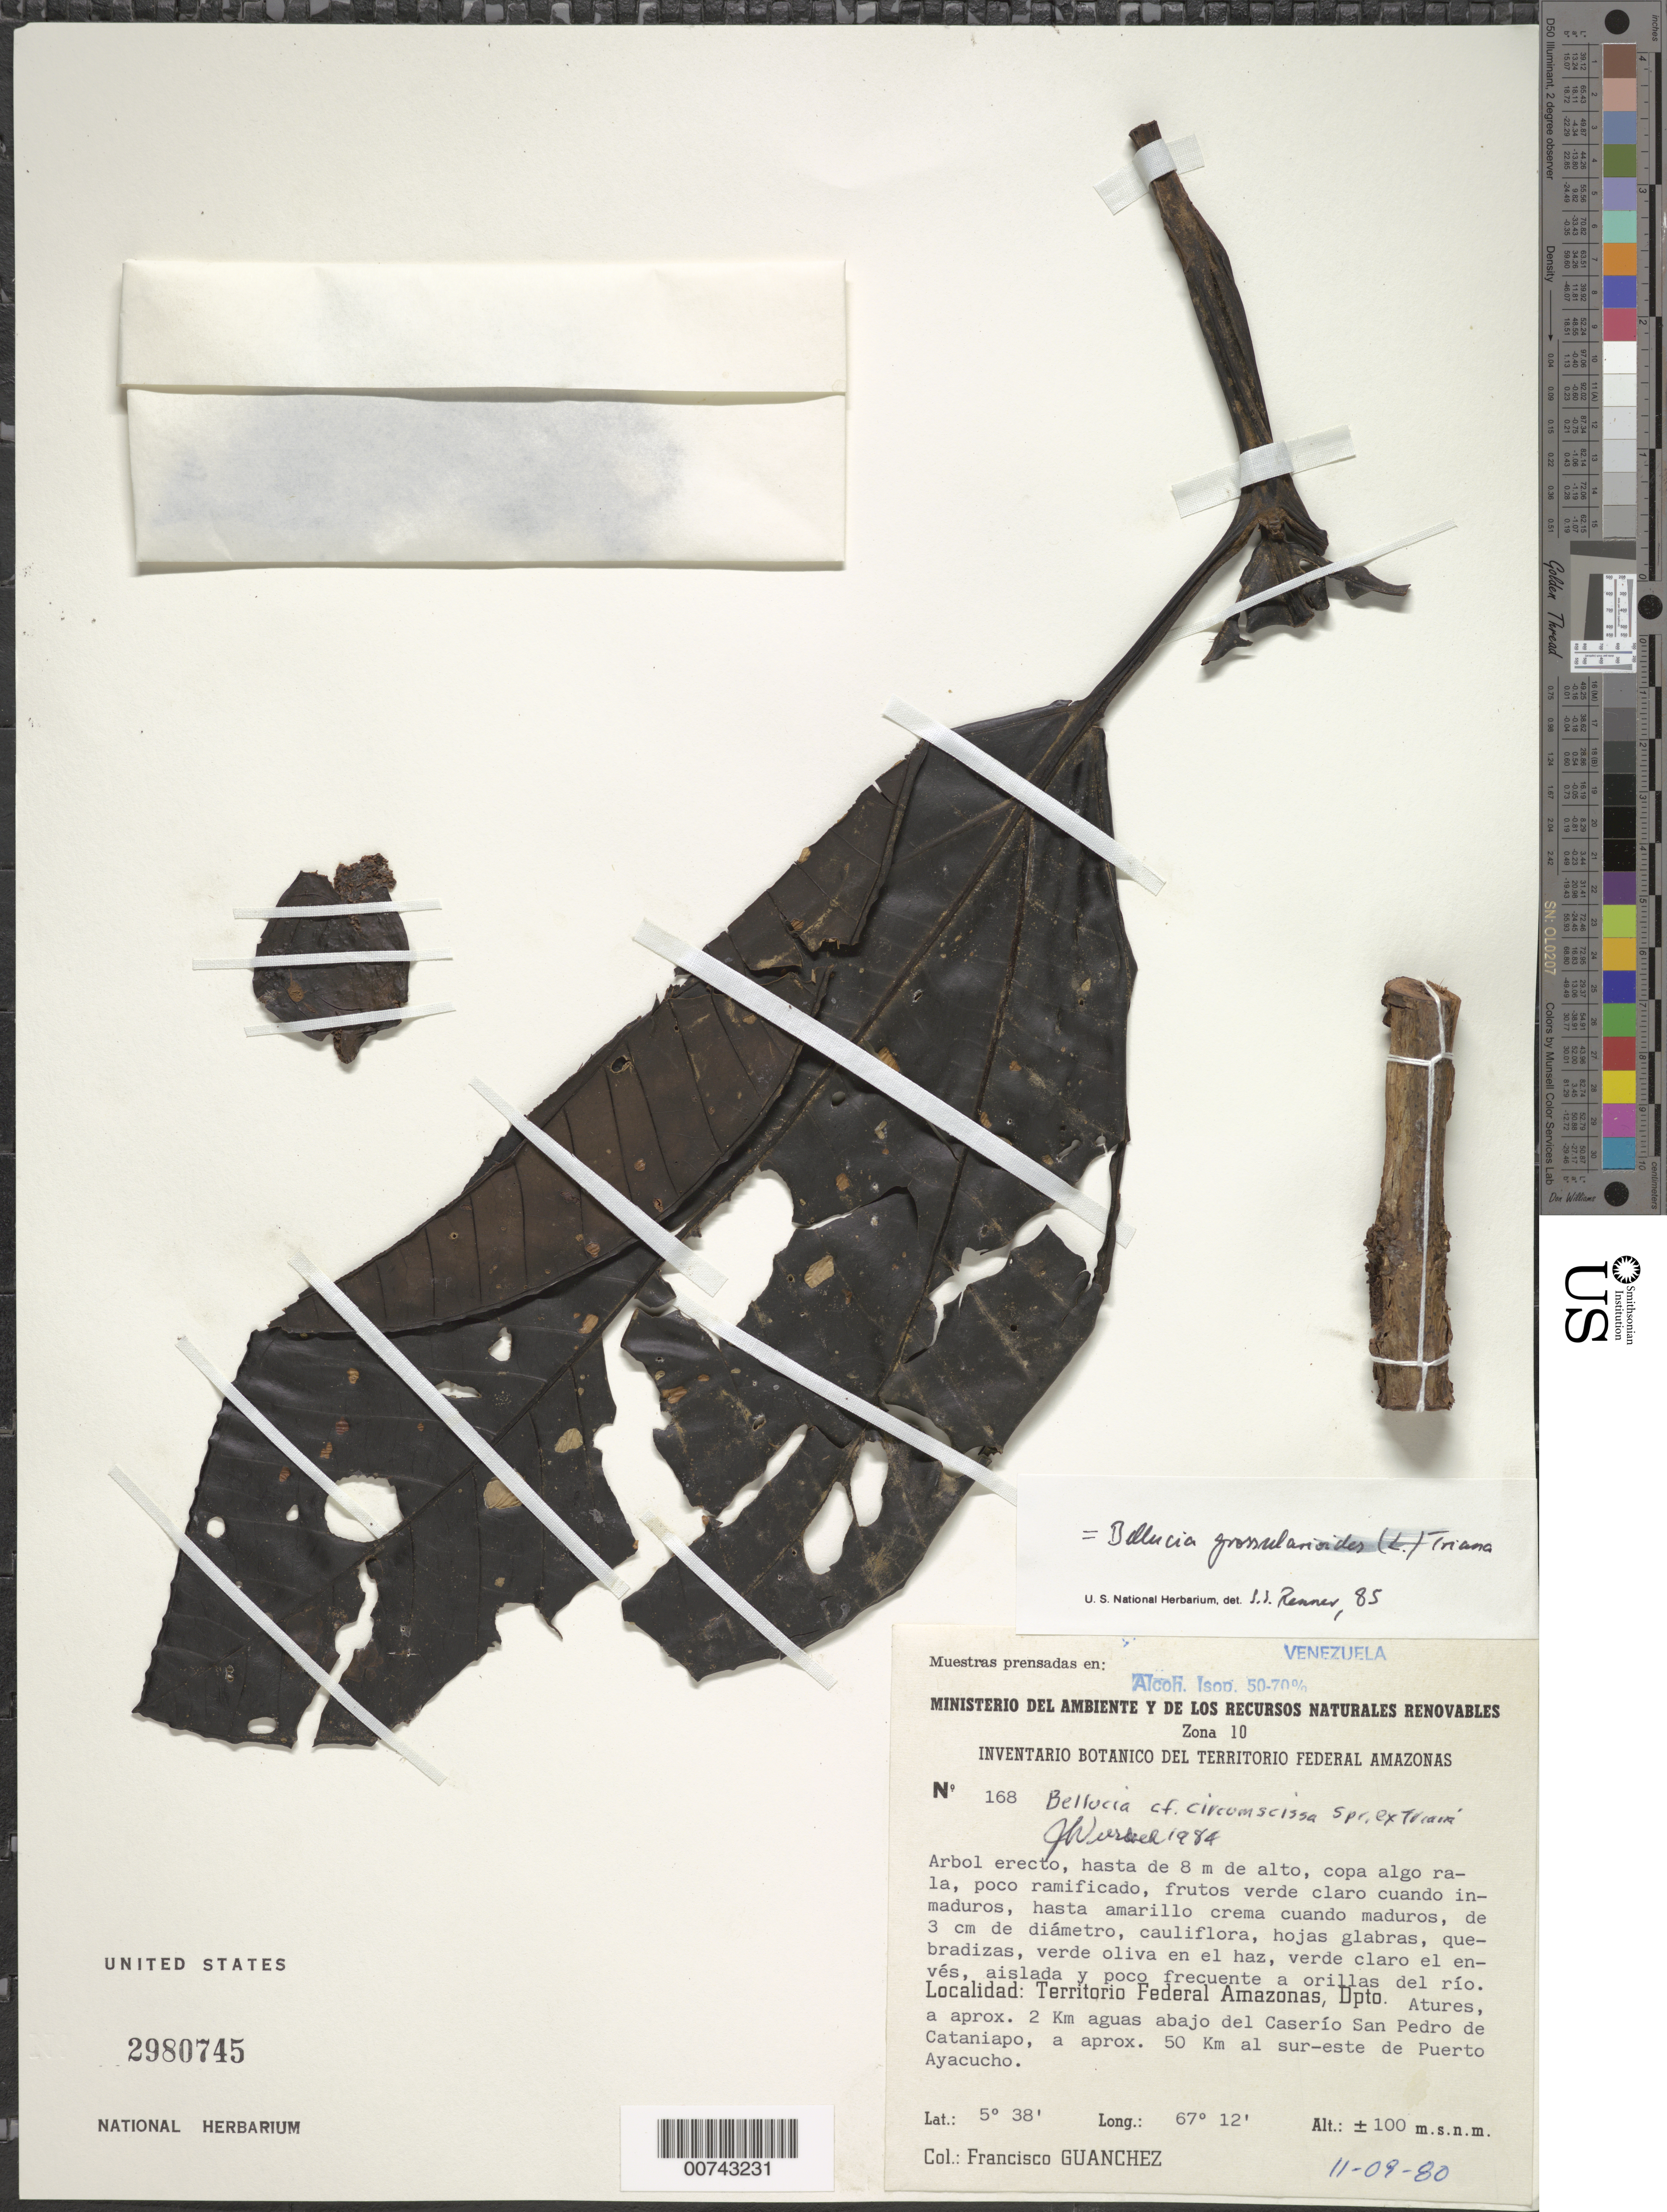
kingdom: Plantae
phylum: Tracheophyta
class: Magnoliopsida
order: Myrtales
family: Melastomataceae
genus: Bellucia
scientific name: Bellucia grossularioides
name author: (L.) Triana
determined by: Renner, J. S.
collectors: F. Guánchez M.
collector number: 168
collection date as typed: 9-Nov-80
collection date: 1980-11-09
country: Venezuela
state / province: Amazonas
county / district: Atures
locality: Caserío San Pedro de Cataniapo, aprox. 2 km aguas abajo, a aprox. 50 km al sur-este de Puerto Ayacucho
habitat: Orillas del rio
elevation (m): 100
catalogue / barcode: US 2980745